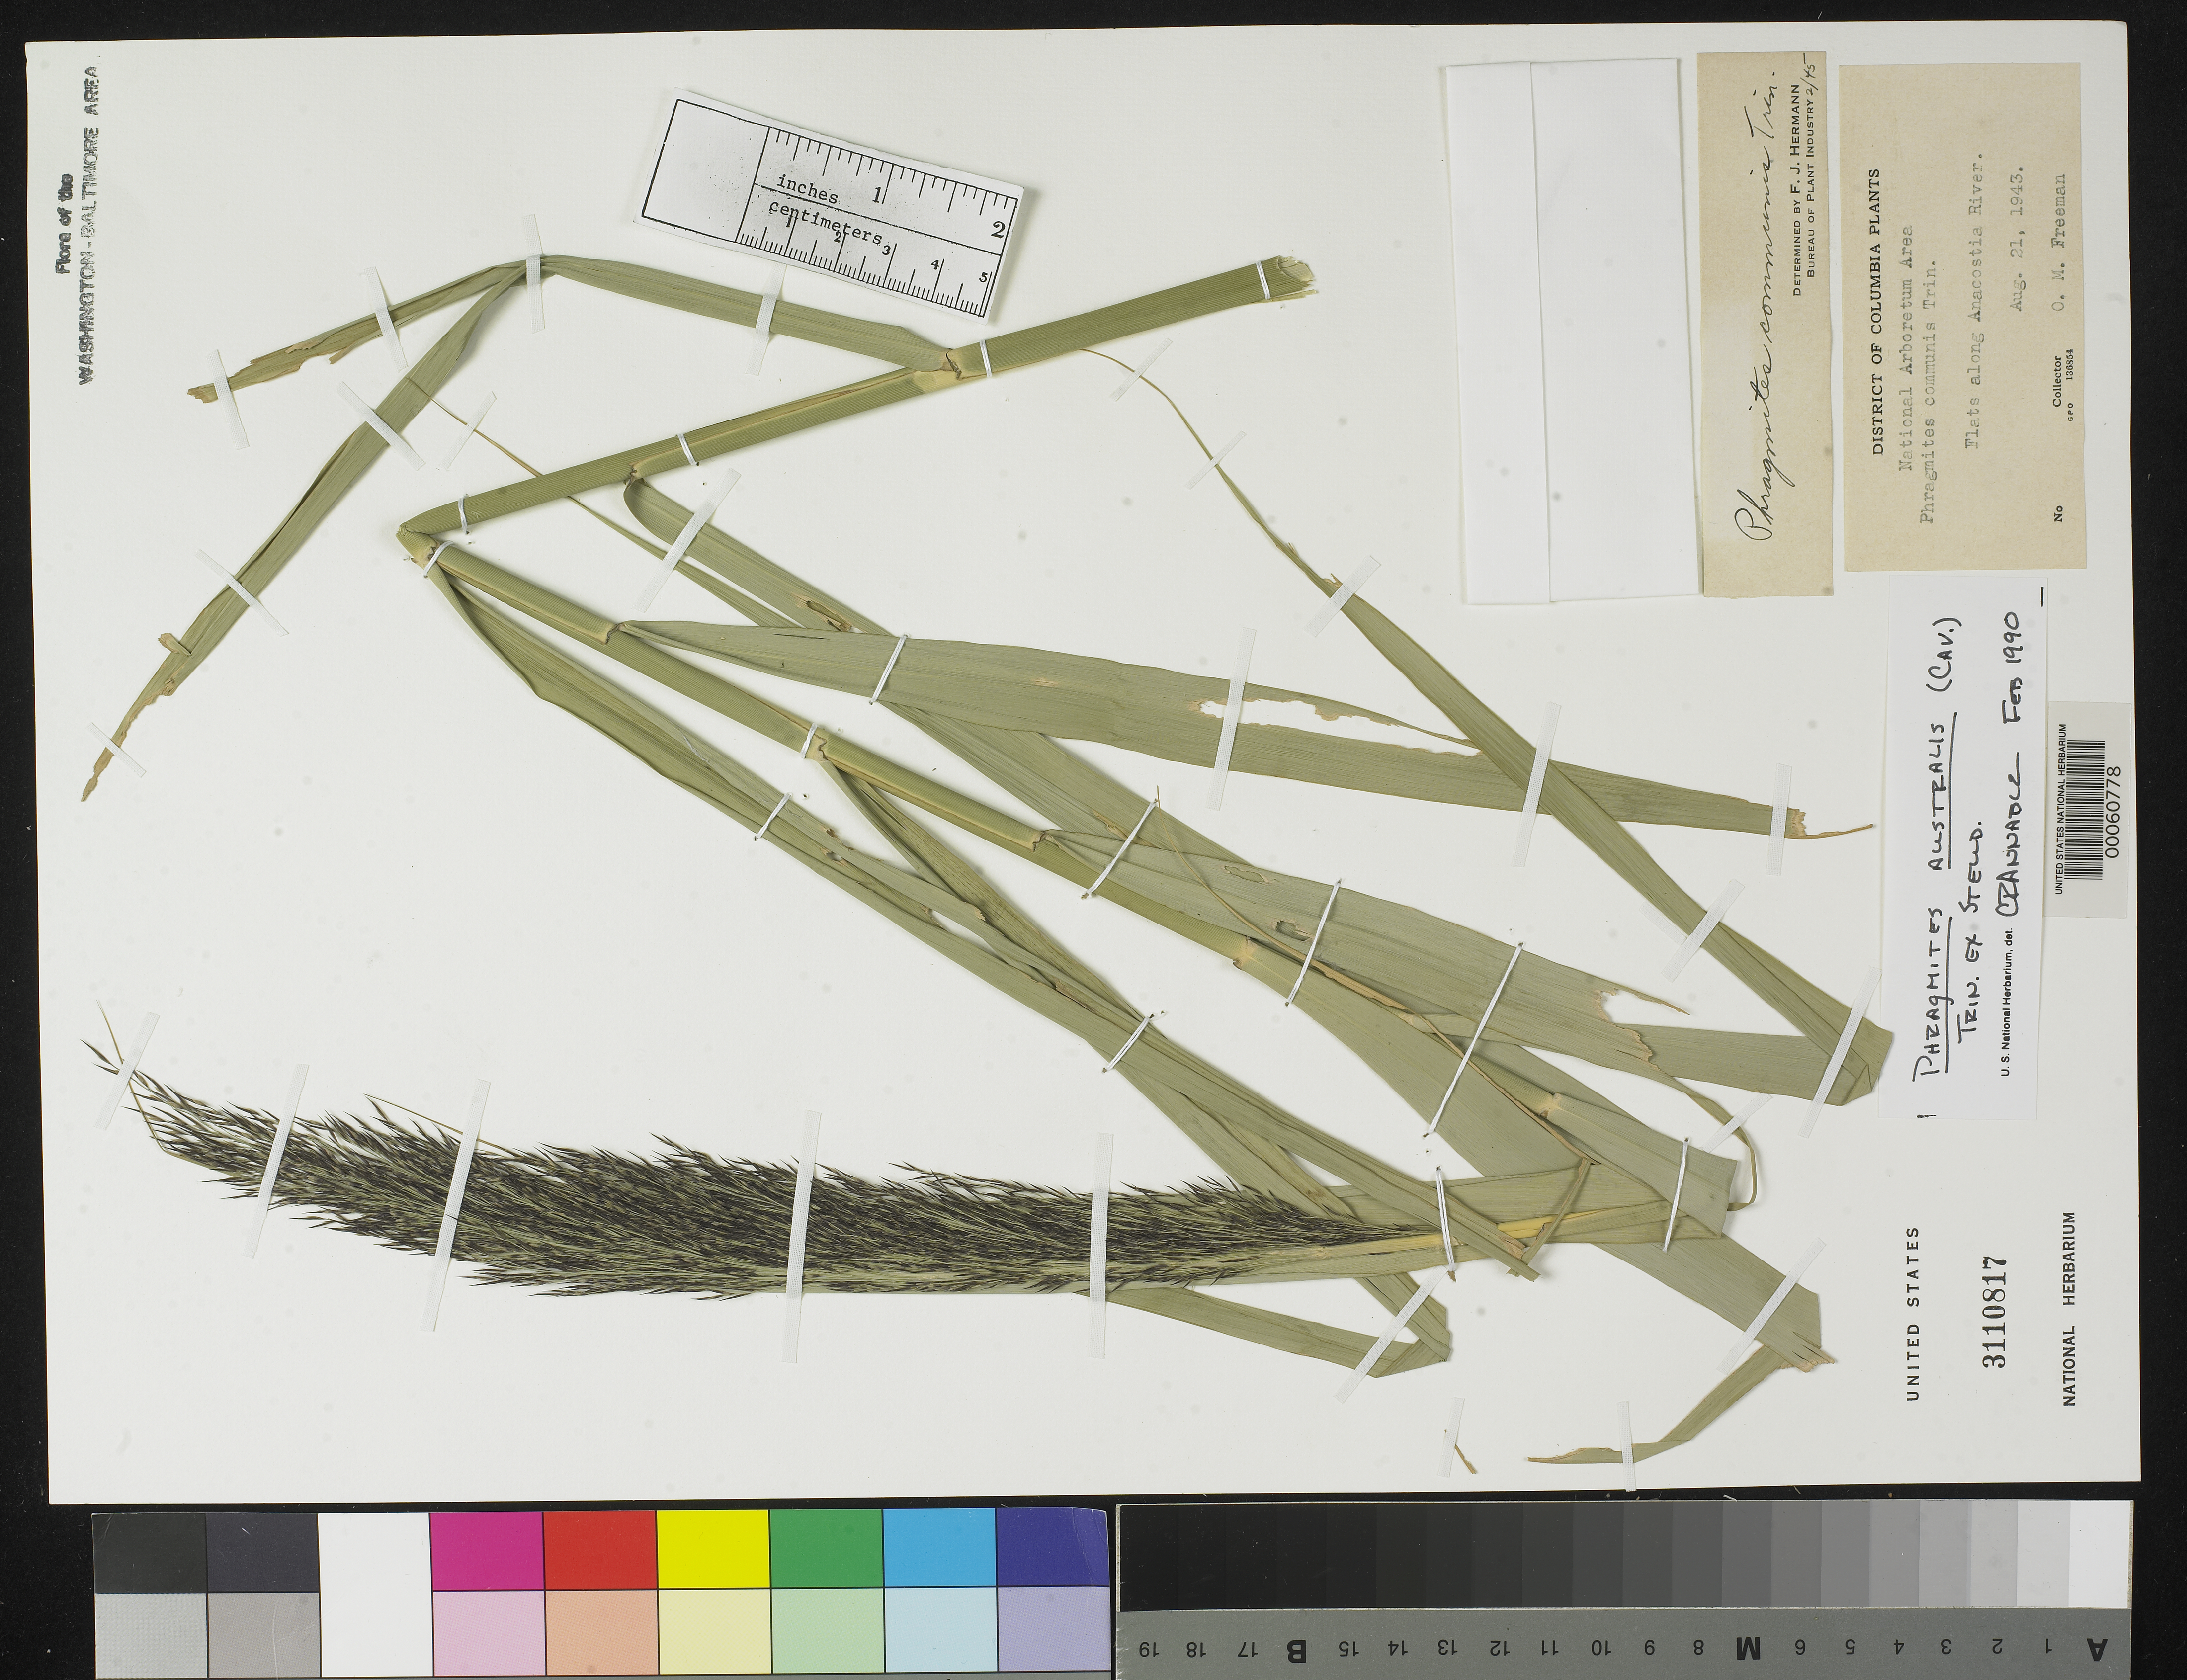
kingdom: Plantae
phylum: Tracheophyta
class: Liliopsida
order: Poales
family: Poaceae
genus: Phragmites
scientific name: Phragmites australis subsp. australis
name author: (Cav.) Trin. ex Steud.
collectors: O. Freeman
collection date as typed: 21 Aug 1943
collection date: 1943-08-21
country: United States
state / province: District of Columbia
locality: Flats along Anacostia River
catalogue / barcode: US 3110817